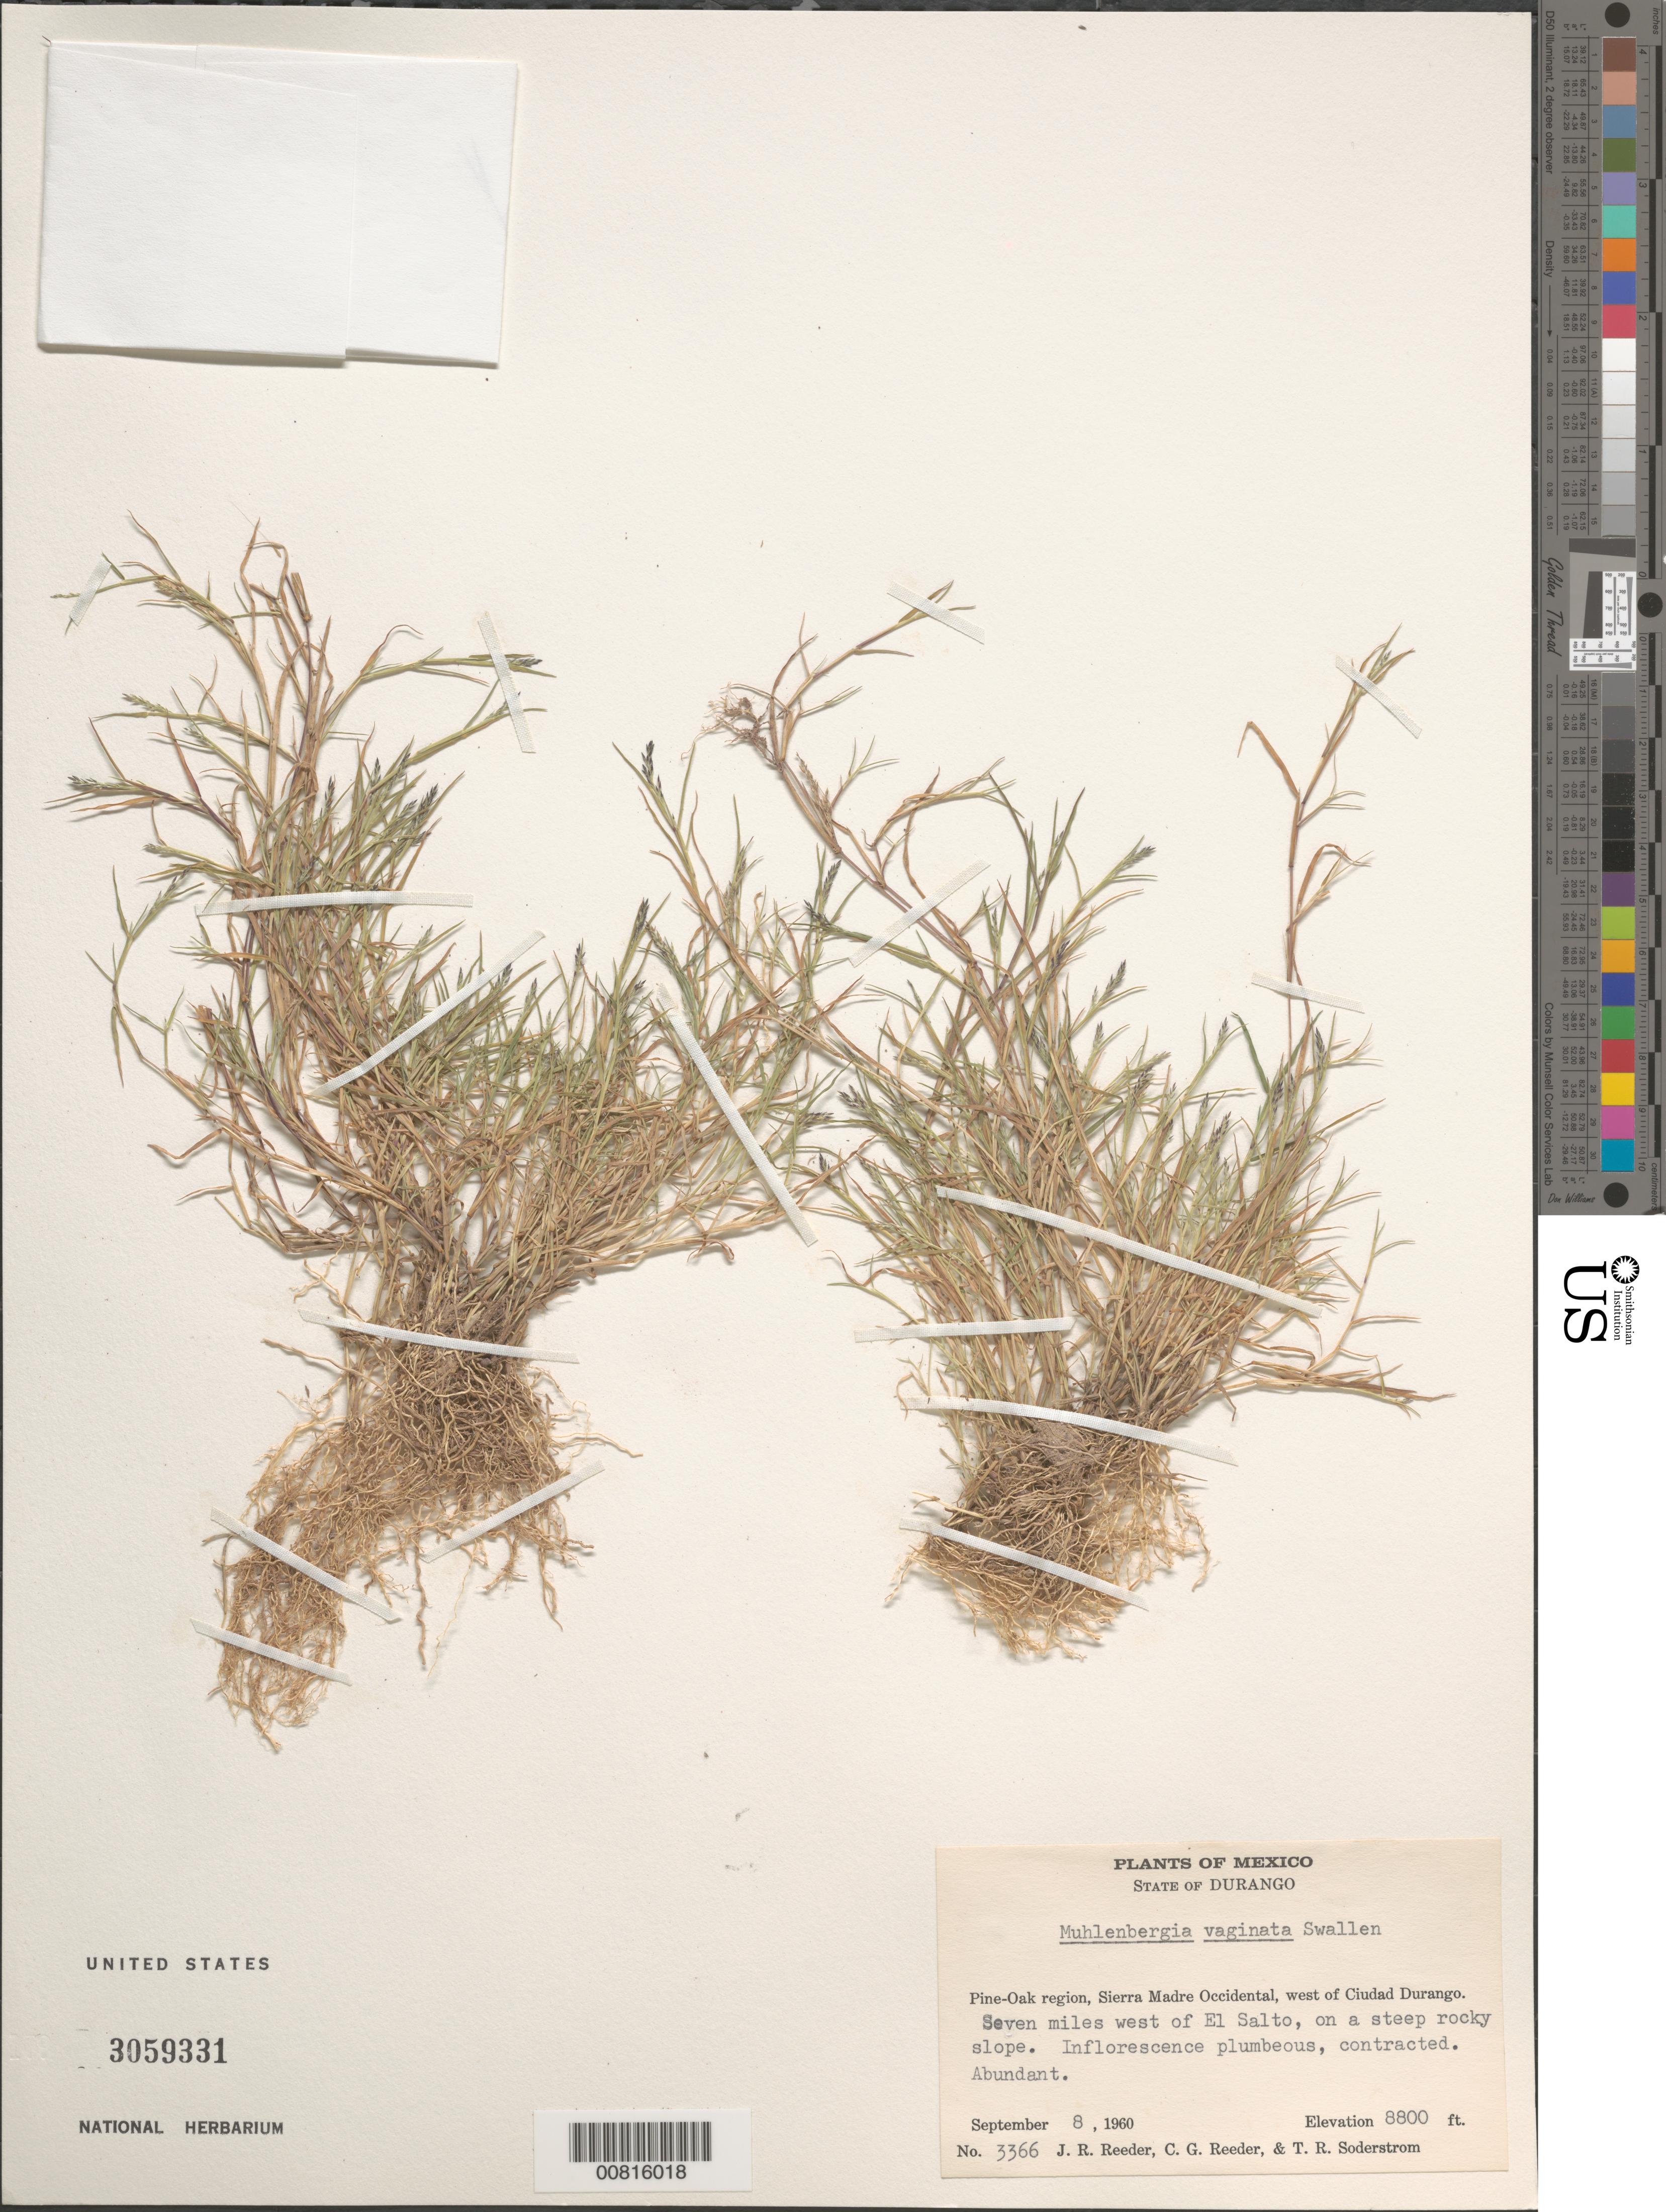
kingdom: Plantae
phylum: Tracheophyta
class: Liliopsida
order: Poales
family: Poaceae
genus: Muhlenbergia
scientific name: Muhlenbergia vaginata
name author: Swallen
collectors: J. R. Reeder & C. G. Reeder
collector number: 3366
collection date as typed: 08 Sep 1960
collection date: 1960-09-08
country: Mexico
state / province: Durango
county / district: Pueblo Nuevo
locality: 7 mi W of El Salto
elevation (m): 2682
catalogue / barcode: US 3059331